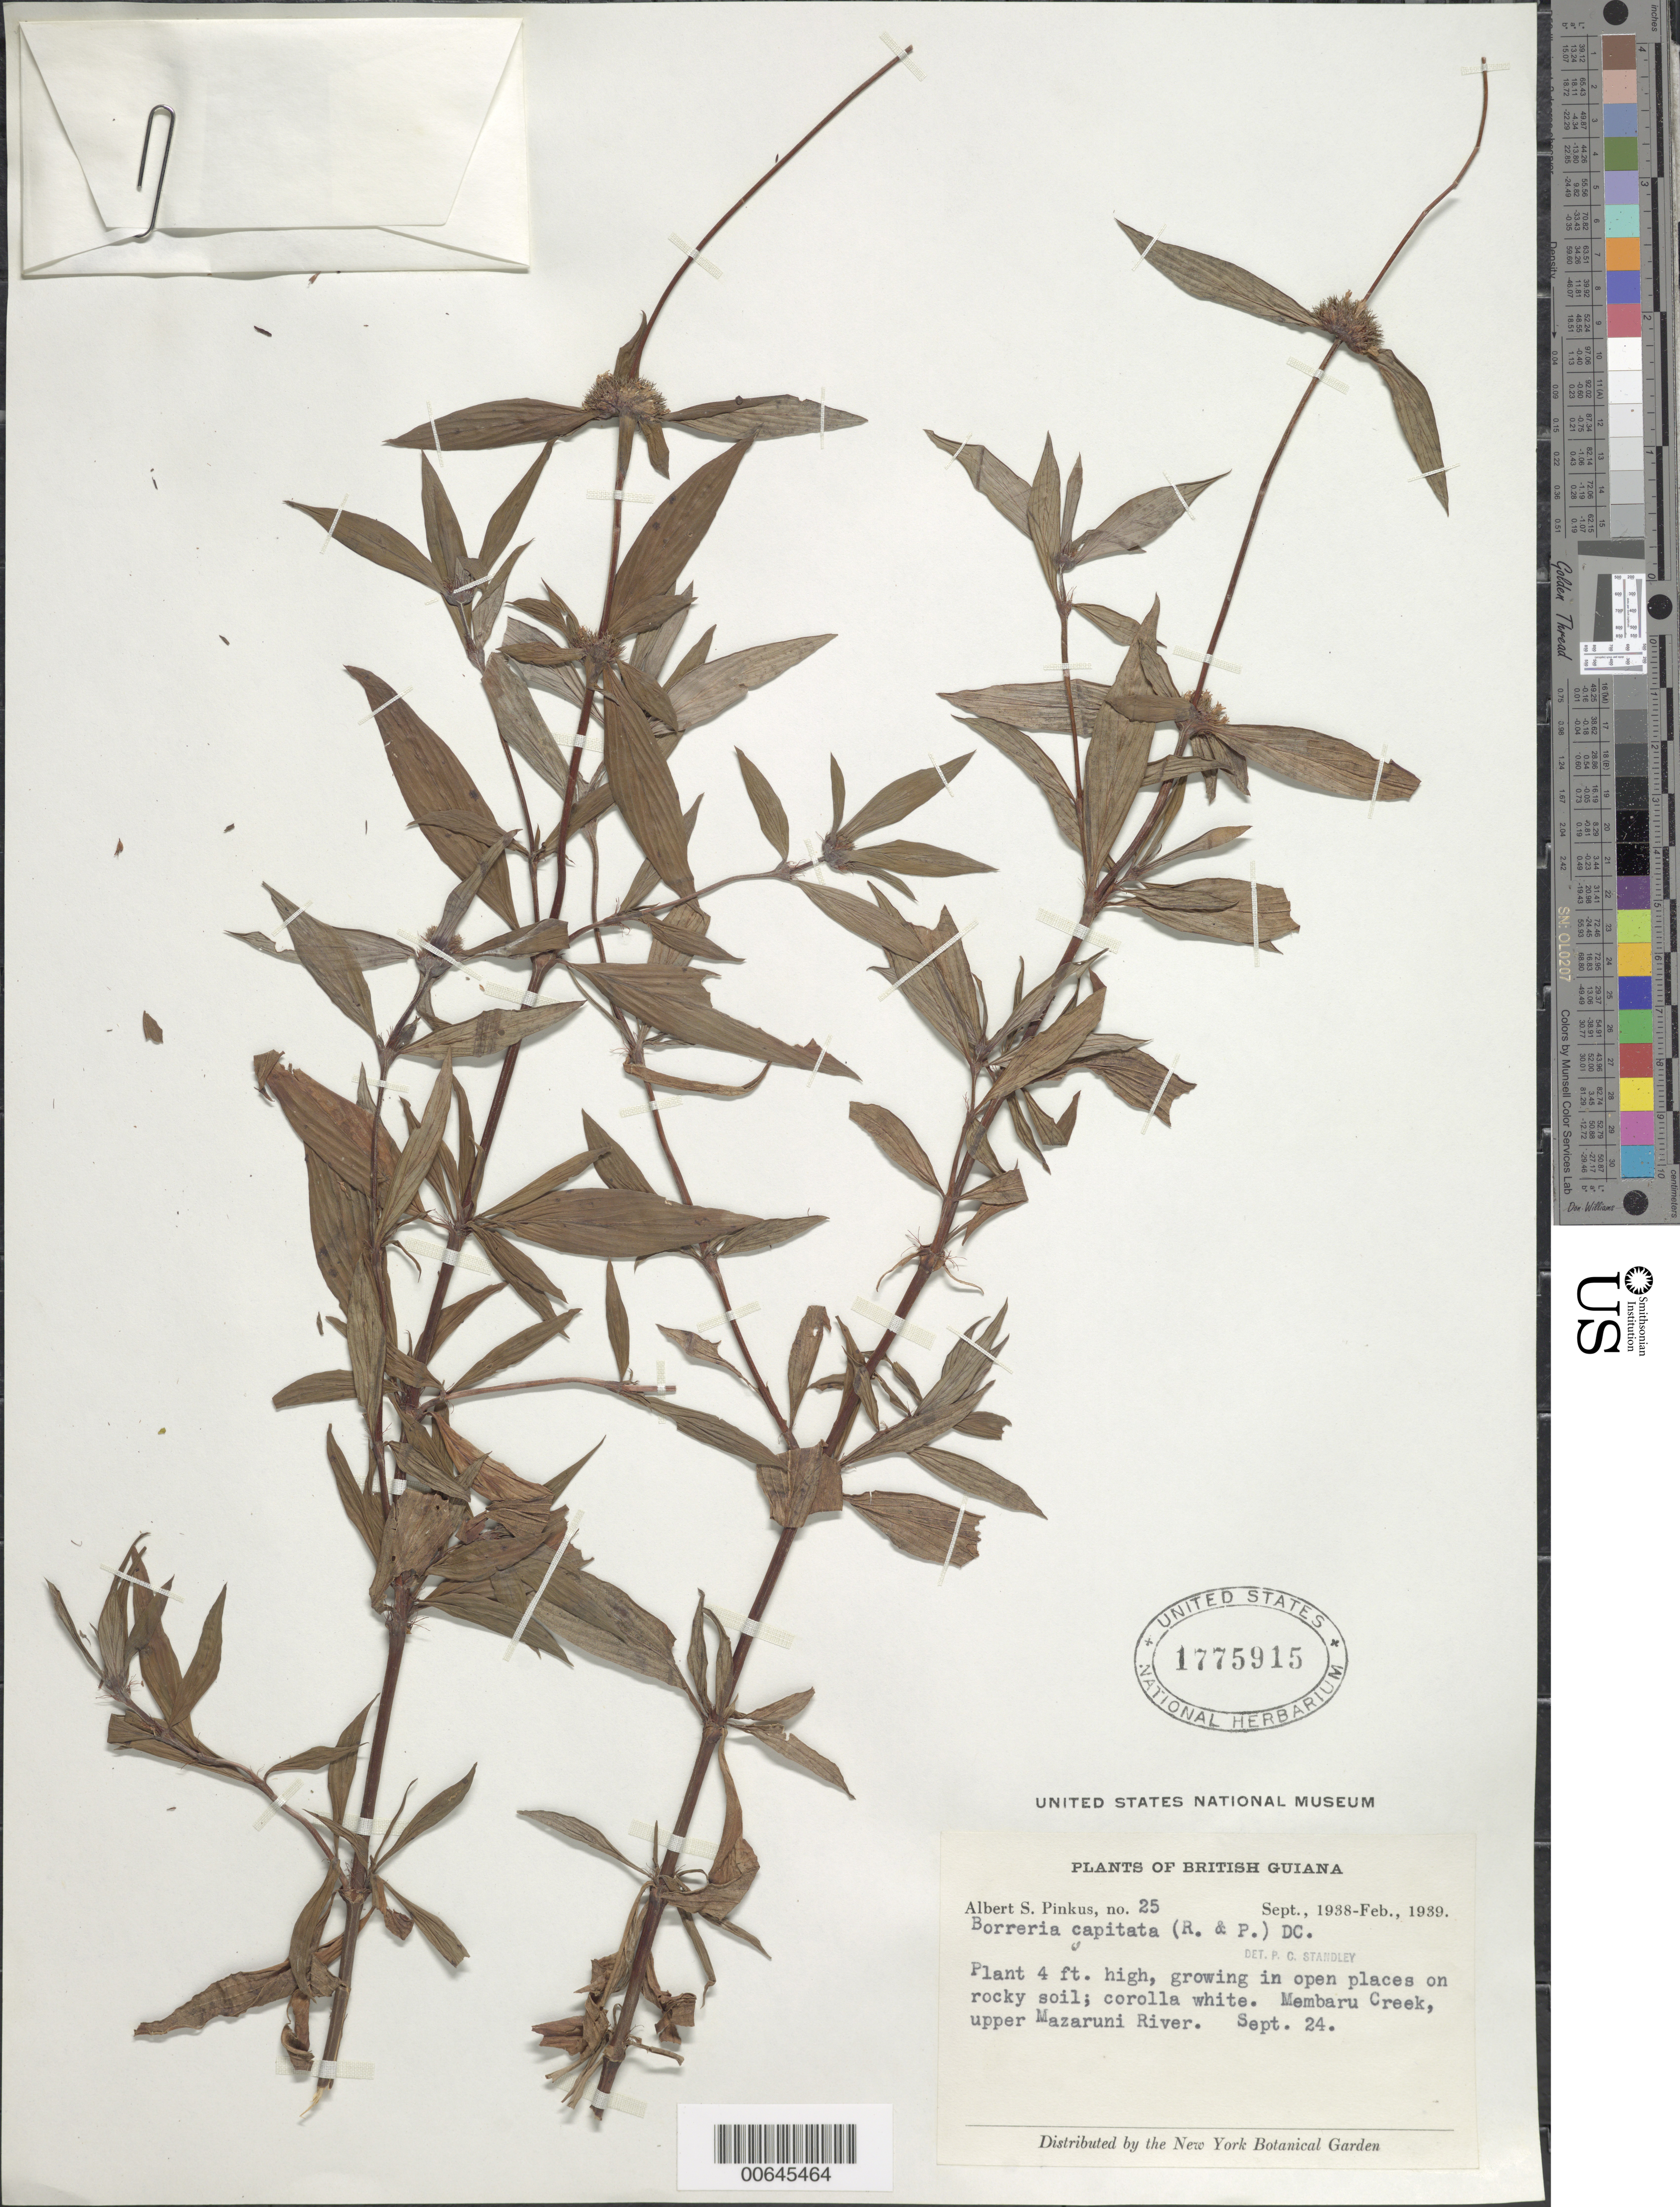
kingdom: Plantae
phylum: Tracheophyta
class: Magnoliopsida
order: Gentianales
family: Rubiaceae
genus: Borreria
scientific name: Borreria capitata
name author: (Ruiz & Pav.) DC.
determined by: Standley, Paul C.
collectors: A. Pinkus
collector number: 25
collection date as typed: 24-Sep-38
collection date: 1938-09-24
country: Guyana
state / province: Cuyuni-Mazaruni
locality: Membaru Creek, upper Mazaruni R.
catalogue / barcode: US 1775915